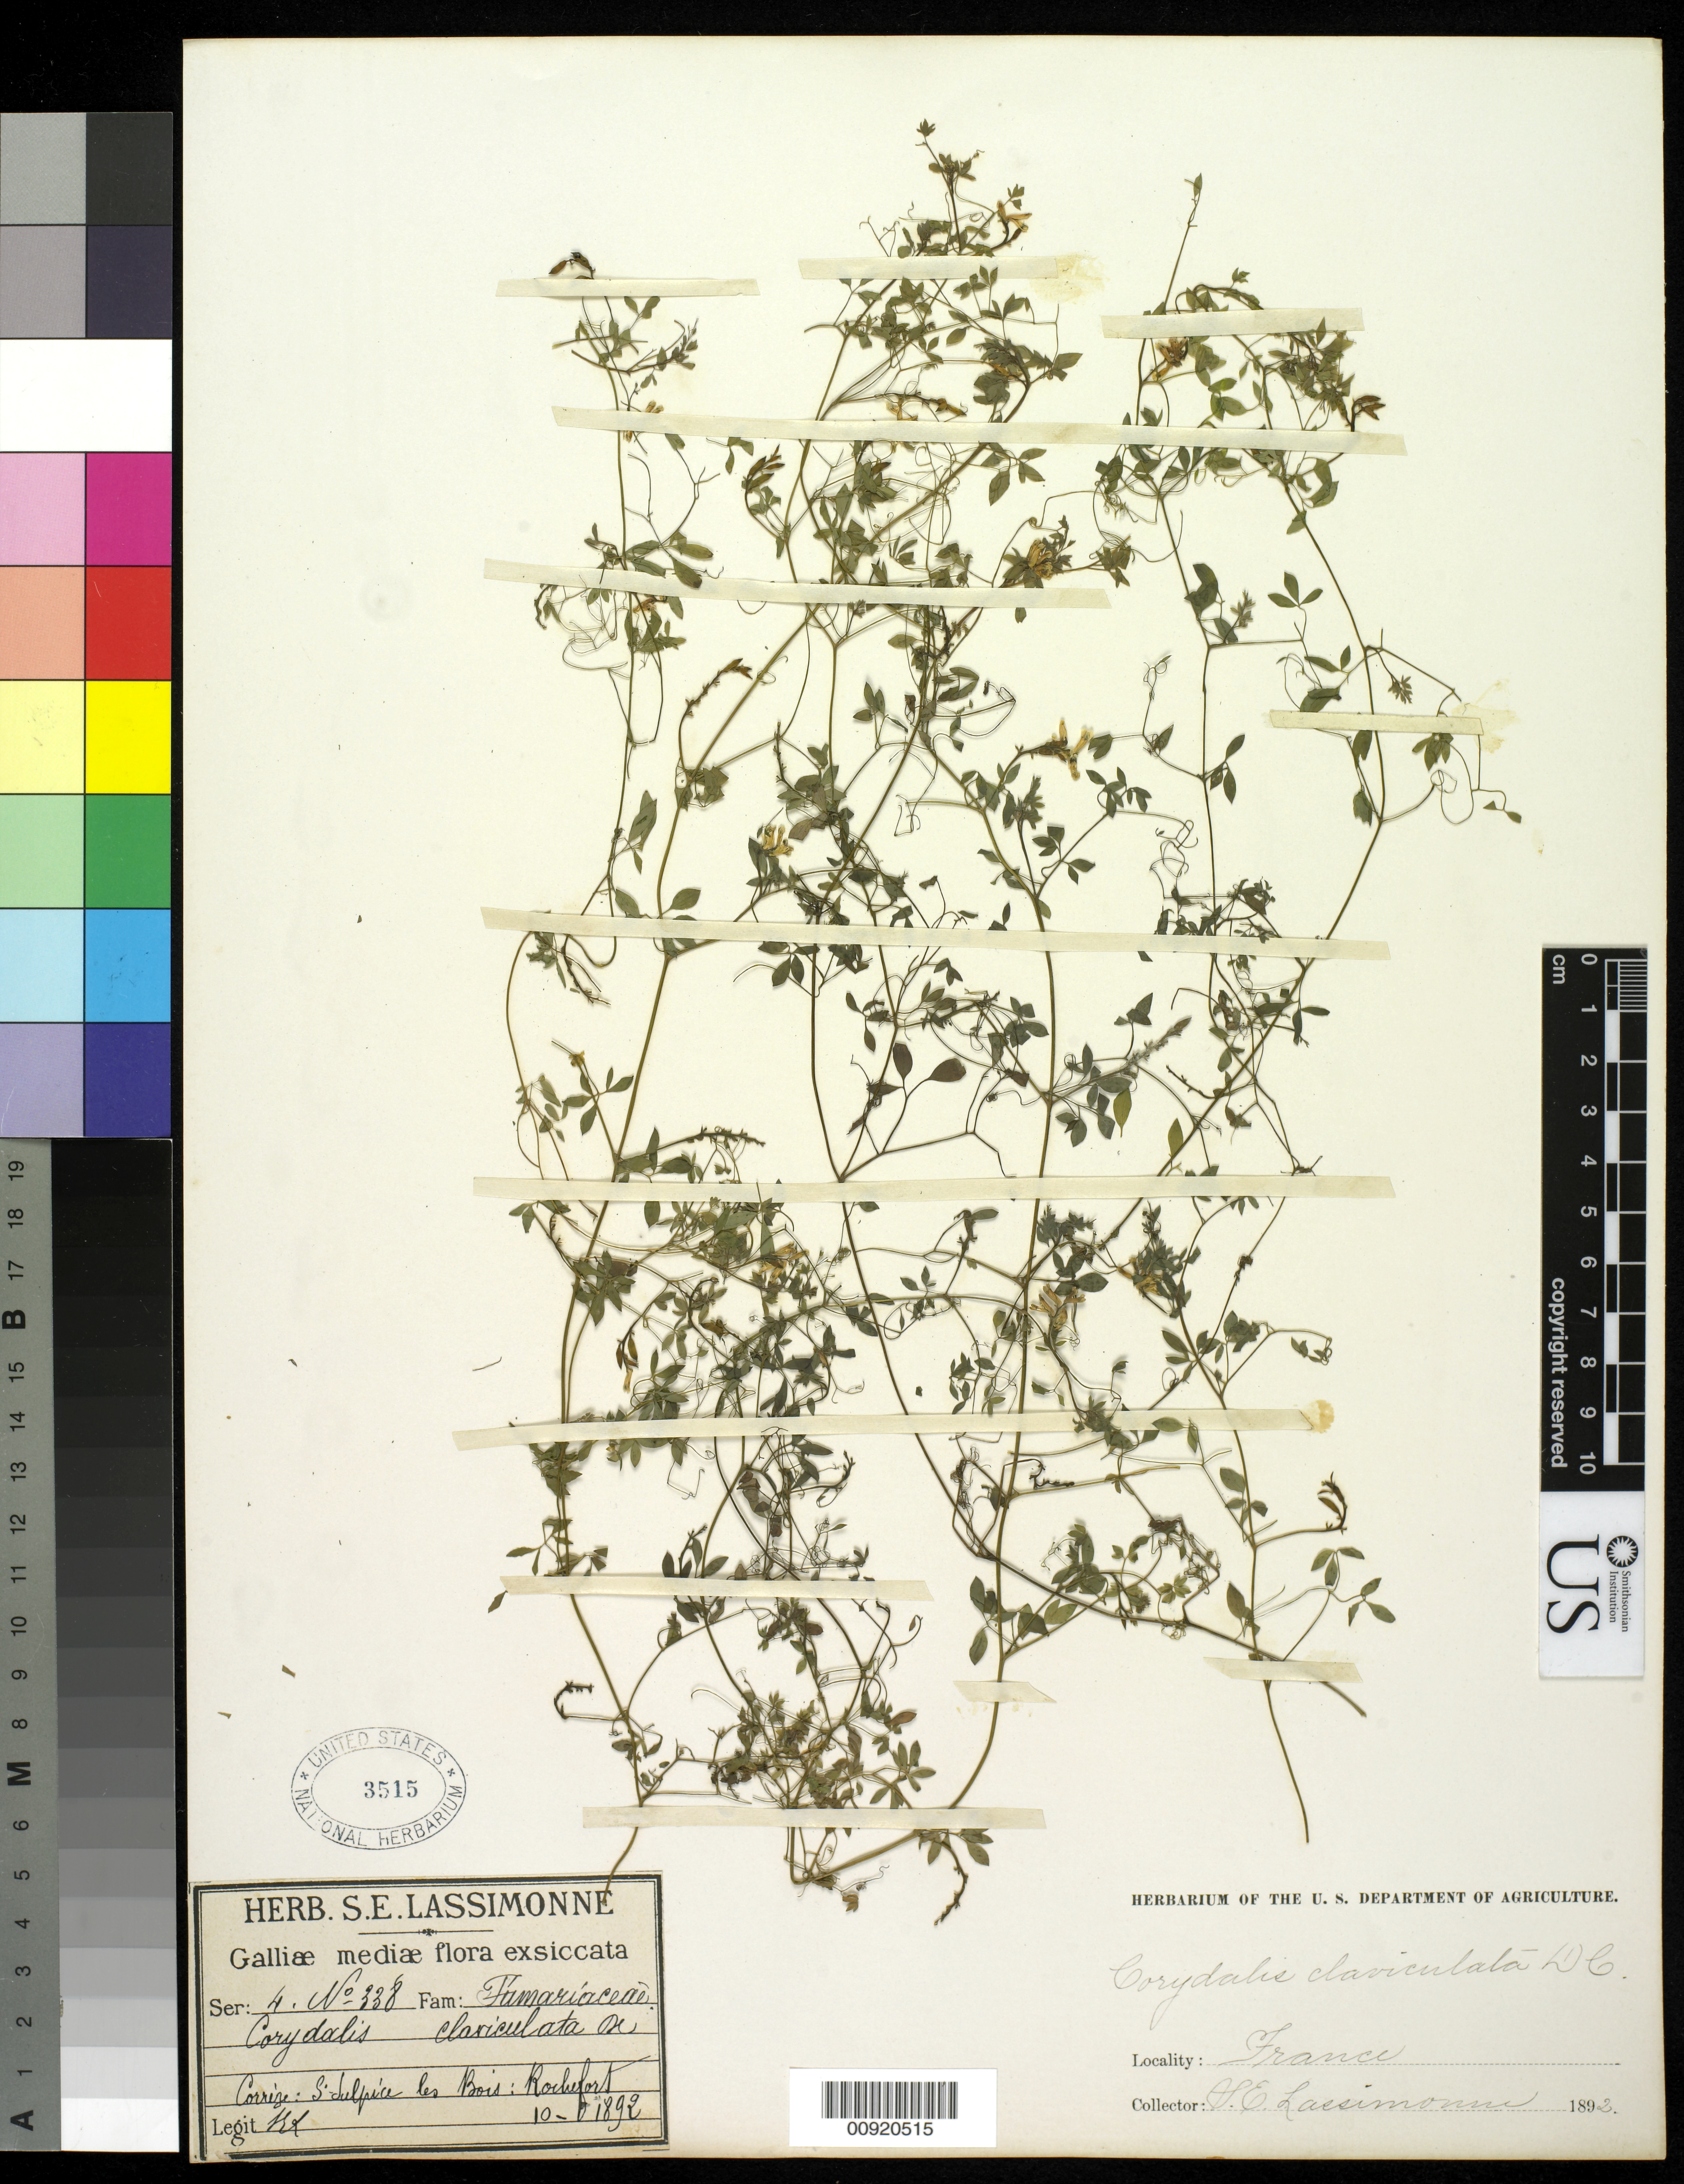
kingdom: Plantae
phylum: Tracheophyta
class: Magnoliopsida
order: Ranunculales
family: Papaveraceae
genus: Corydalis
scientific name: Corydalis claviculata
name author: DC.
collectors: S. Lassimonne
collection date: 1892-10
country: France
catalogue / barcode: US 3515